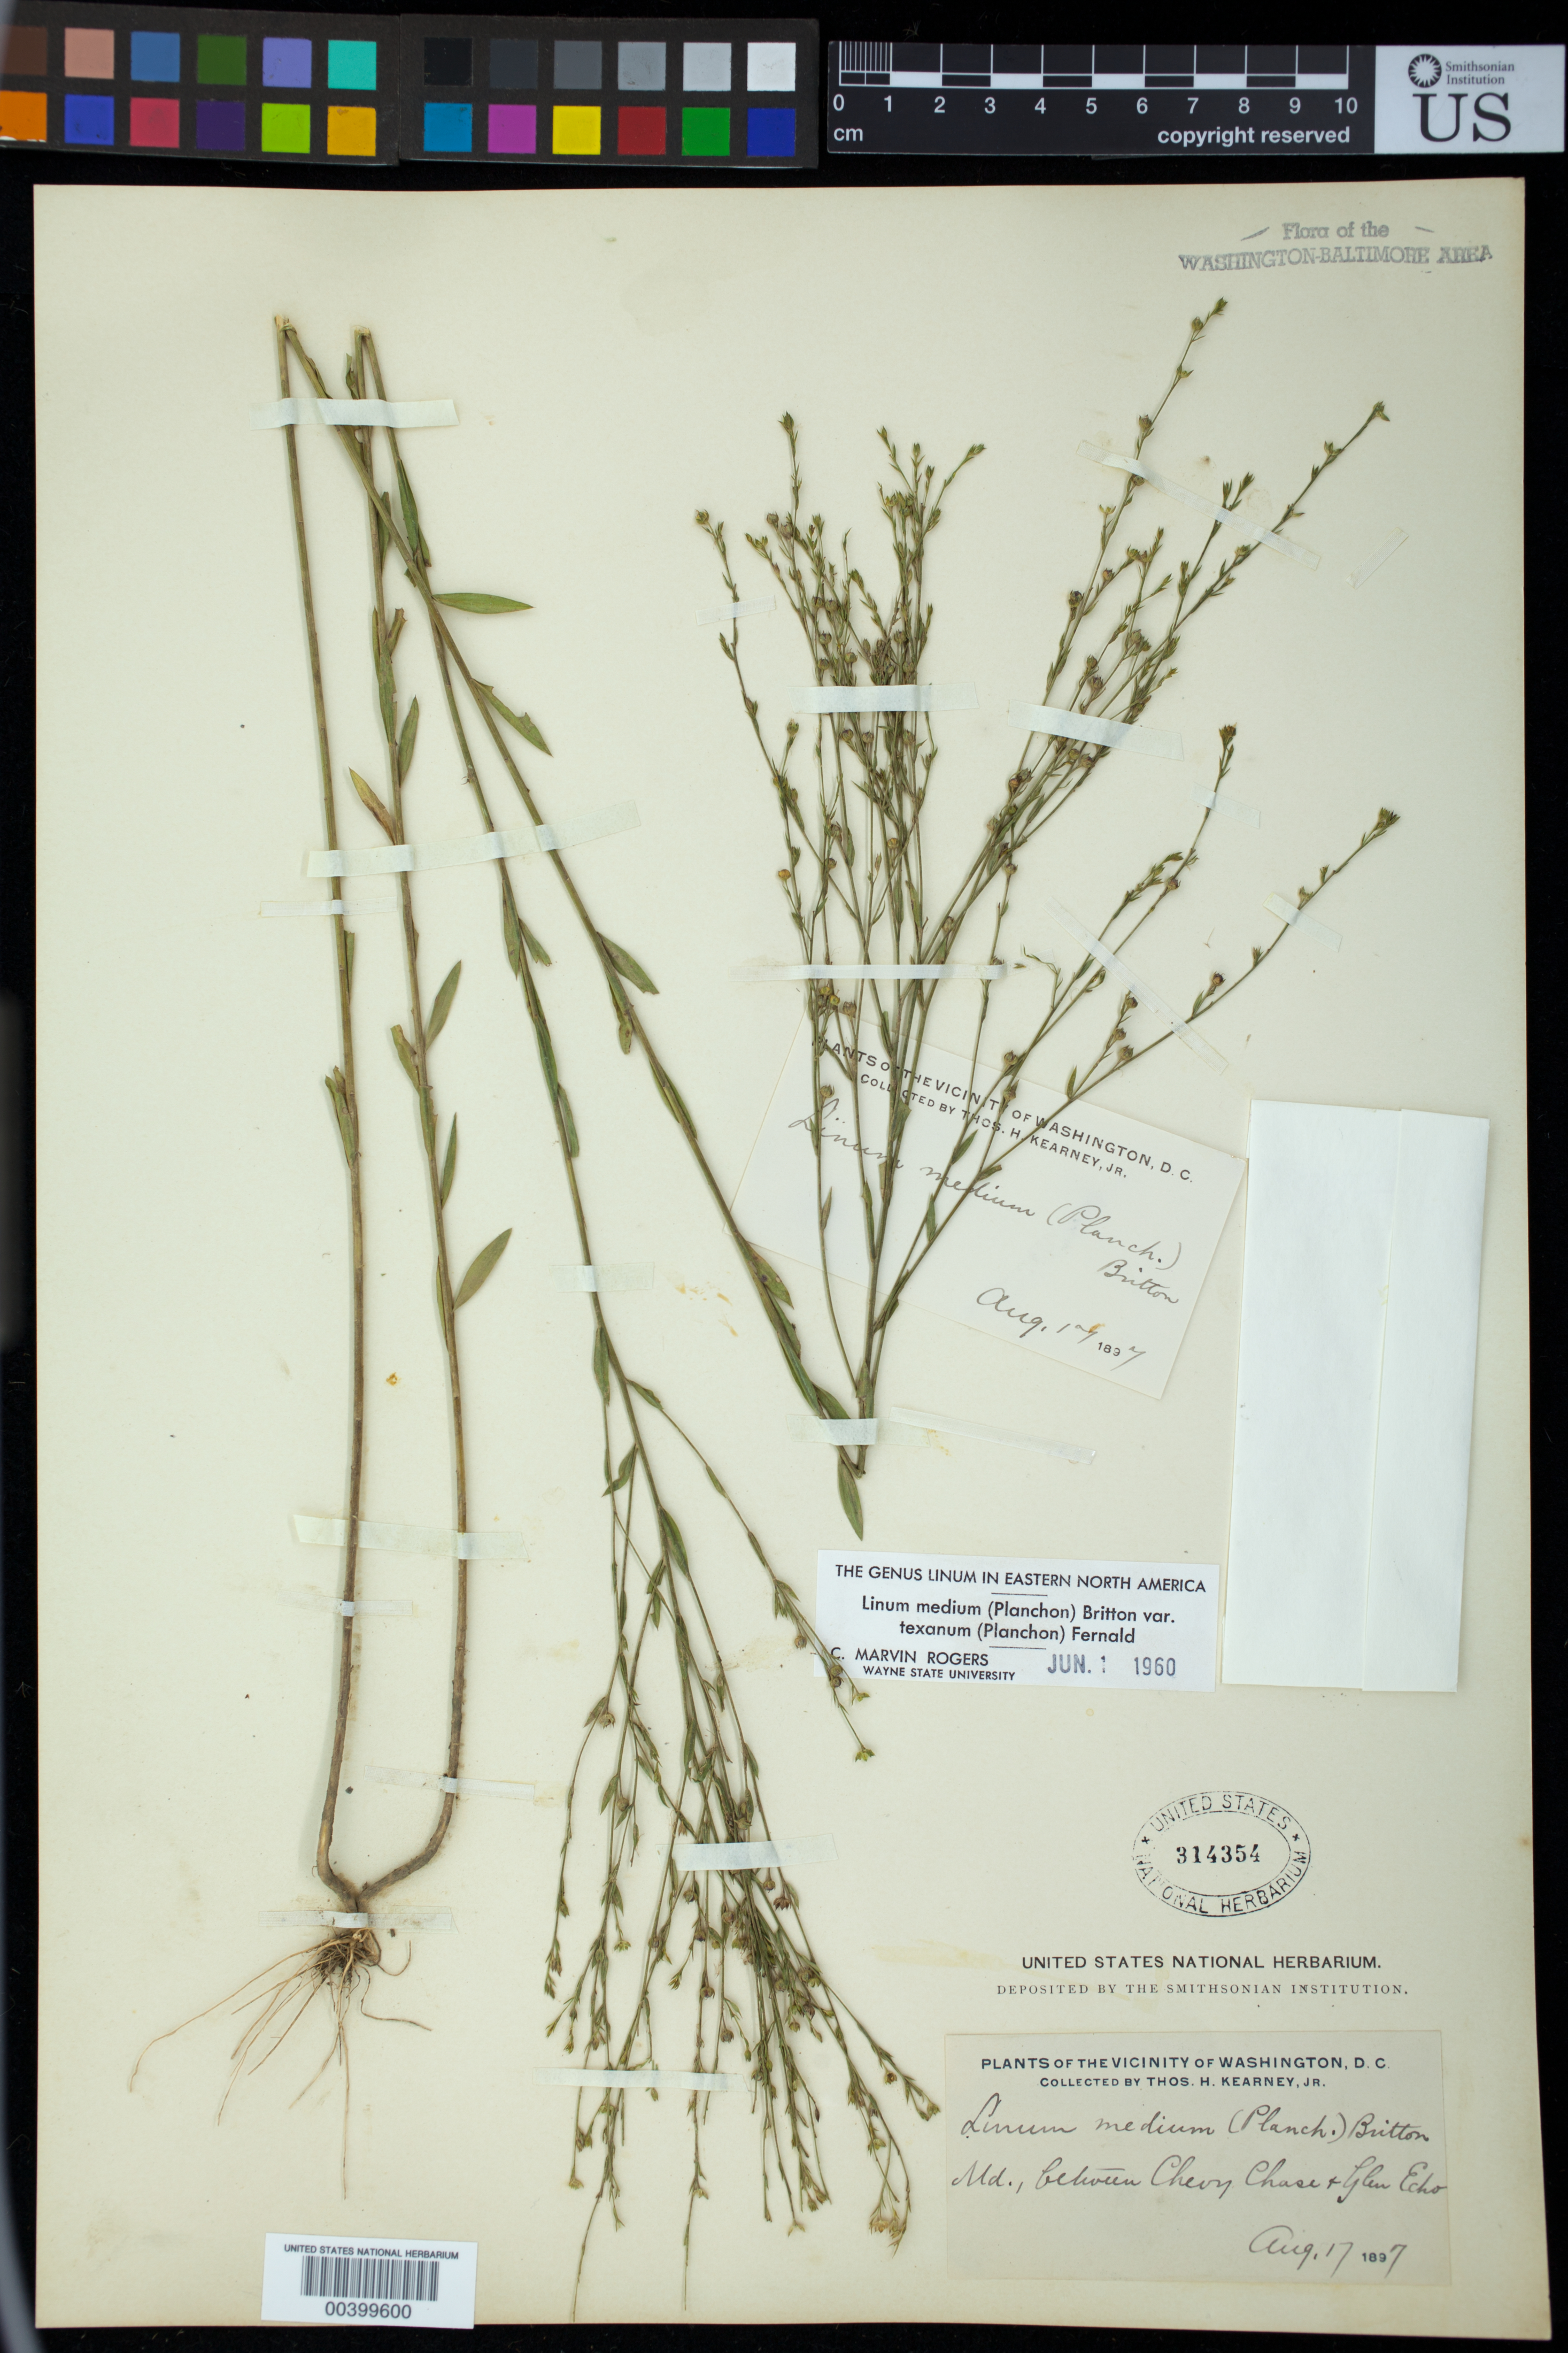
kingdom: Plantae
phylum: Tracheophyta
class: Magnoliopsida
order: Malpighiales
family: Linaceae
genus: Linum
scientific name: Linum medium var. texanum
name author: (Planch.) Fernald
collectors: T. H. Kearney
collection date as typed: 17 Aug 1897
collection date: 1897-08-17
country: United States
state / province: Maryland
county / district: Montgomery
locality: Between Chevy Chase and Glen Echo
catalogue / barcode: US 314354